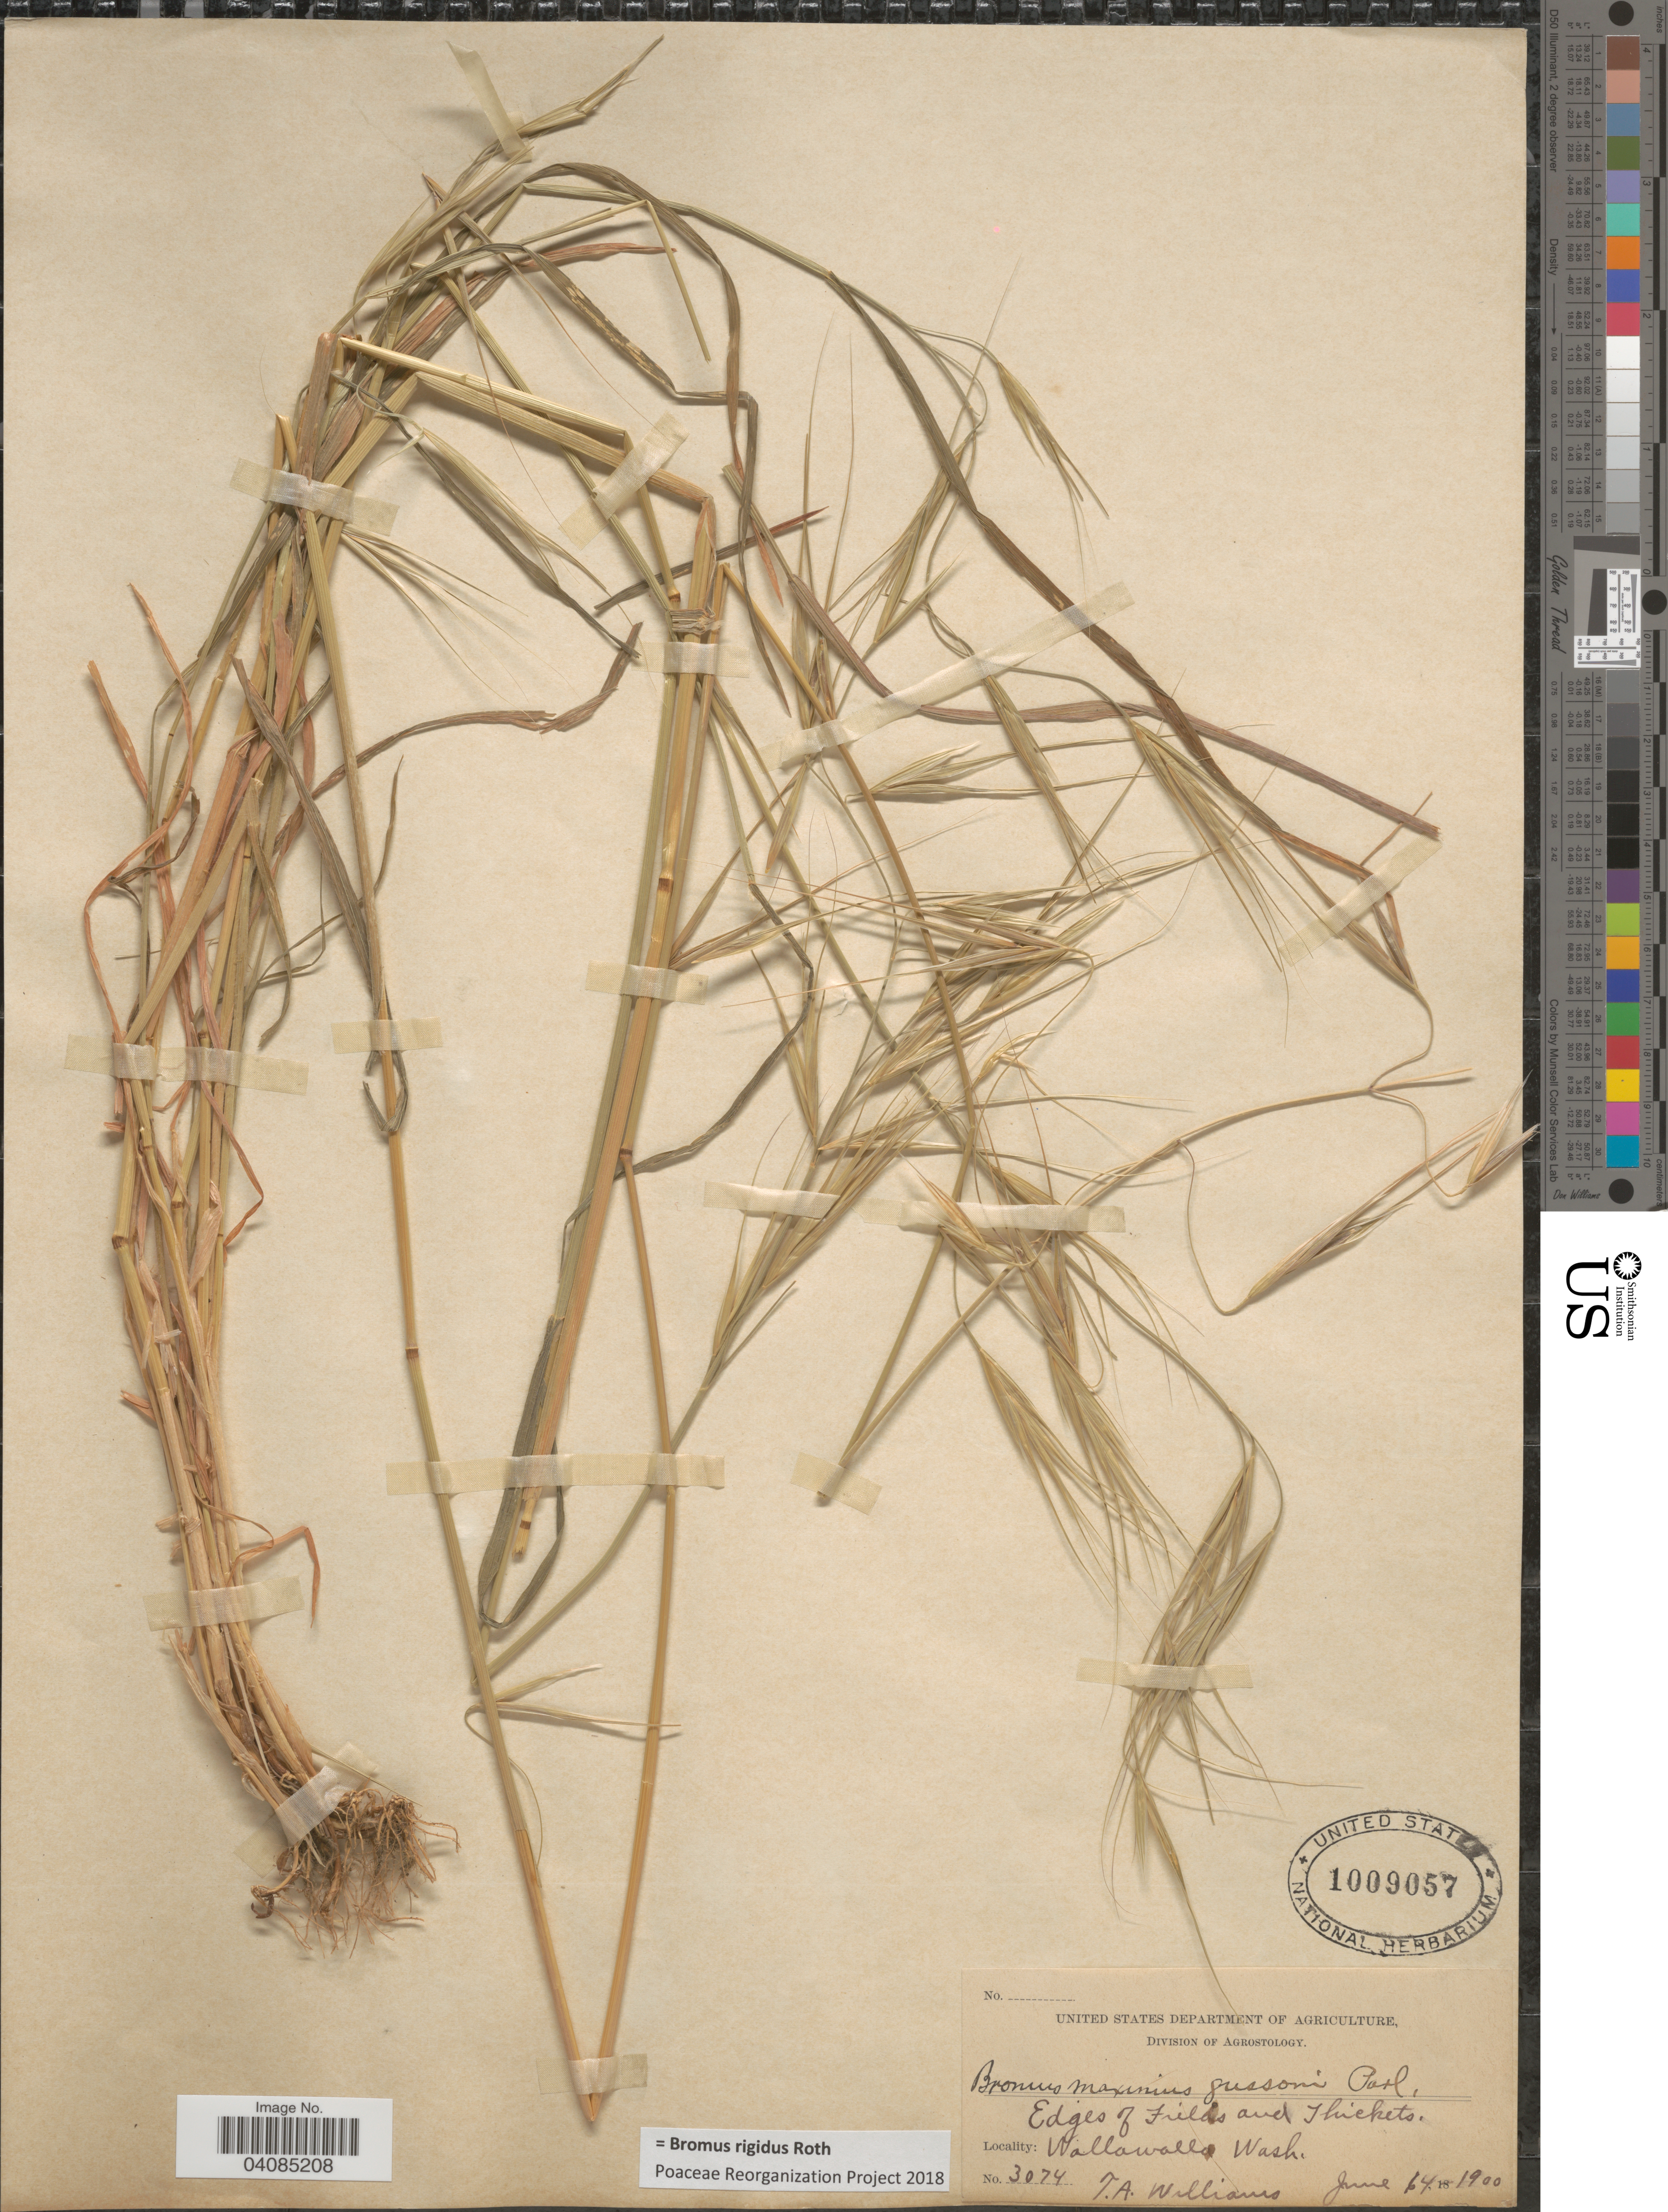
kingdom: Plantae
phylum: Tracheophyta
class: Liliopsida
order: Poales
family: Poaceae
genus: Bromus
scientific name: Bromus rigidus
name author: Roth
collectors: T. Williams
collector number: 3074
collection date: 1900-06-14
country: United States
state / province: Washington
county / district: Walla Walla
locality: Edges of fields and thickets. Wallawalla.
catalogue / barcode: US 1009057